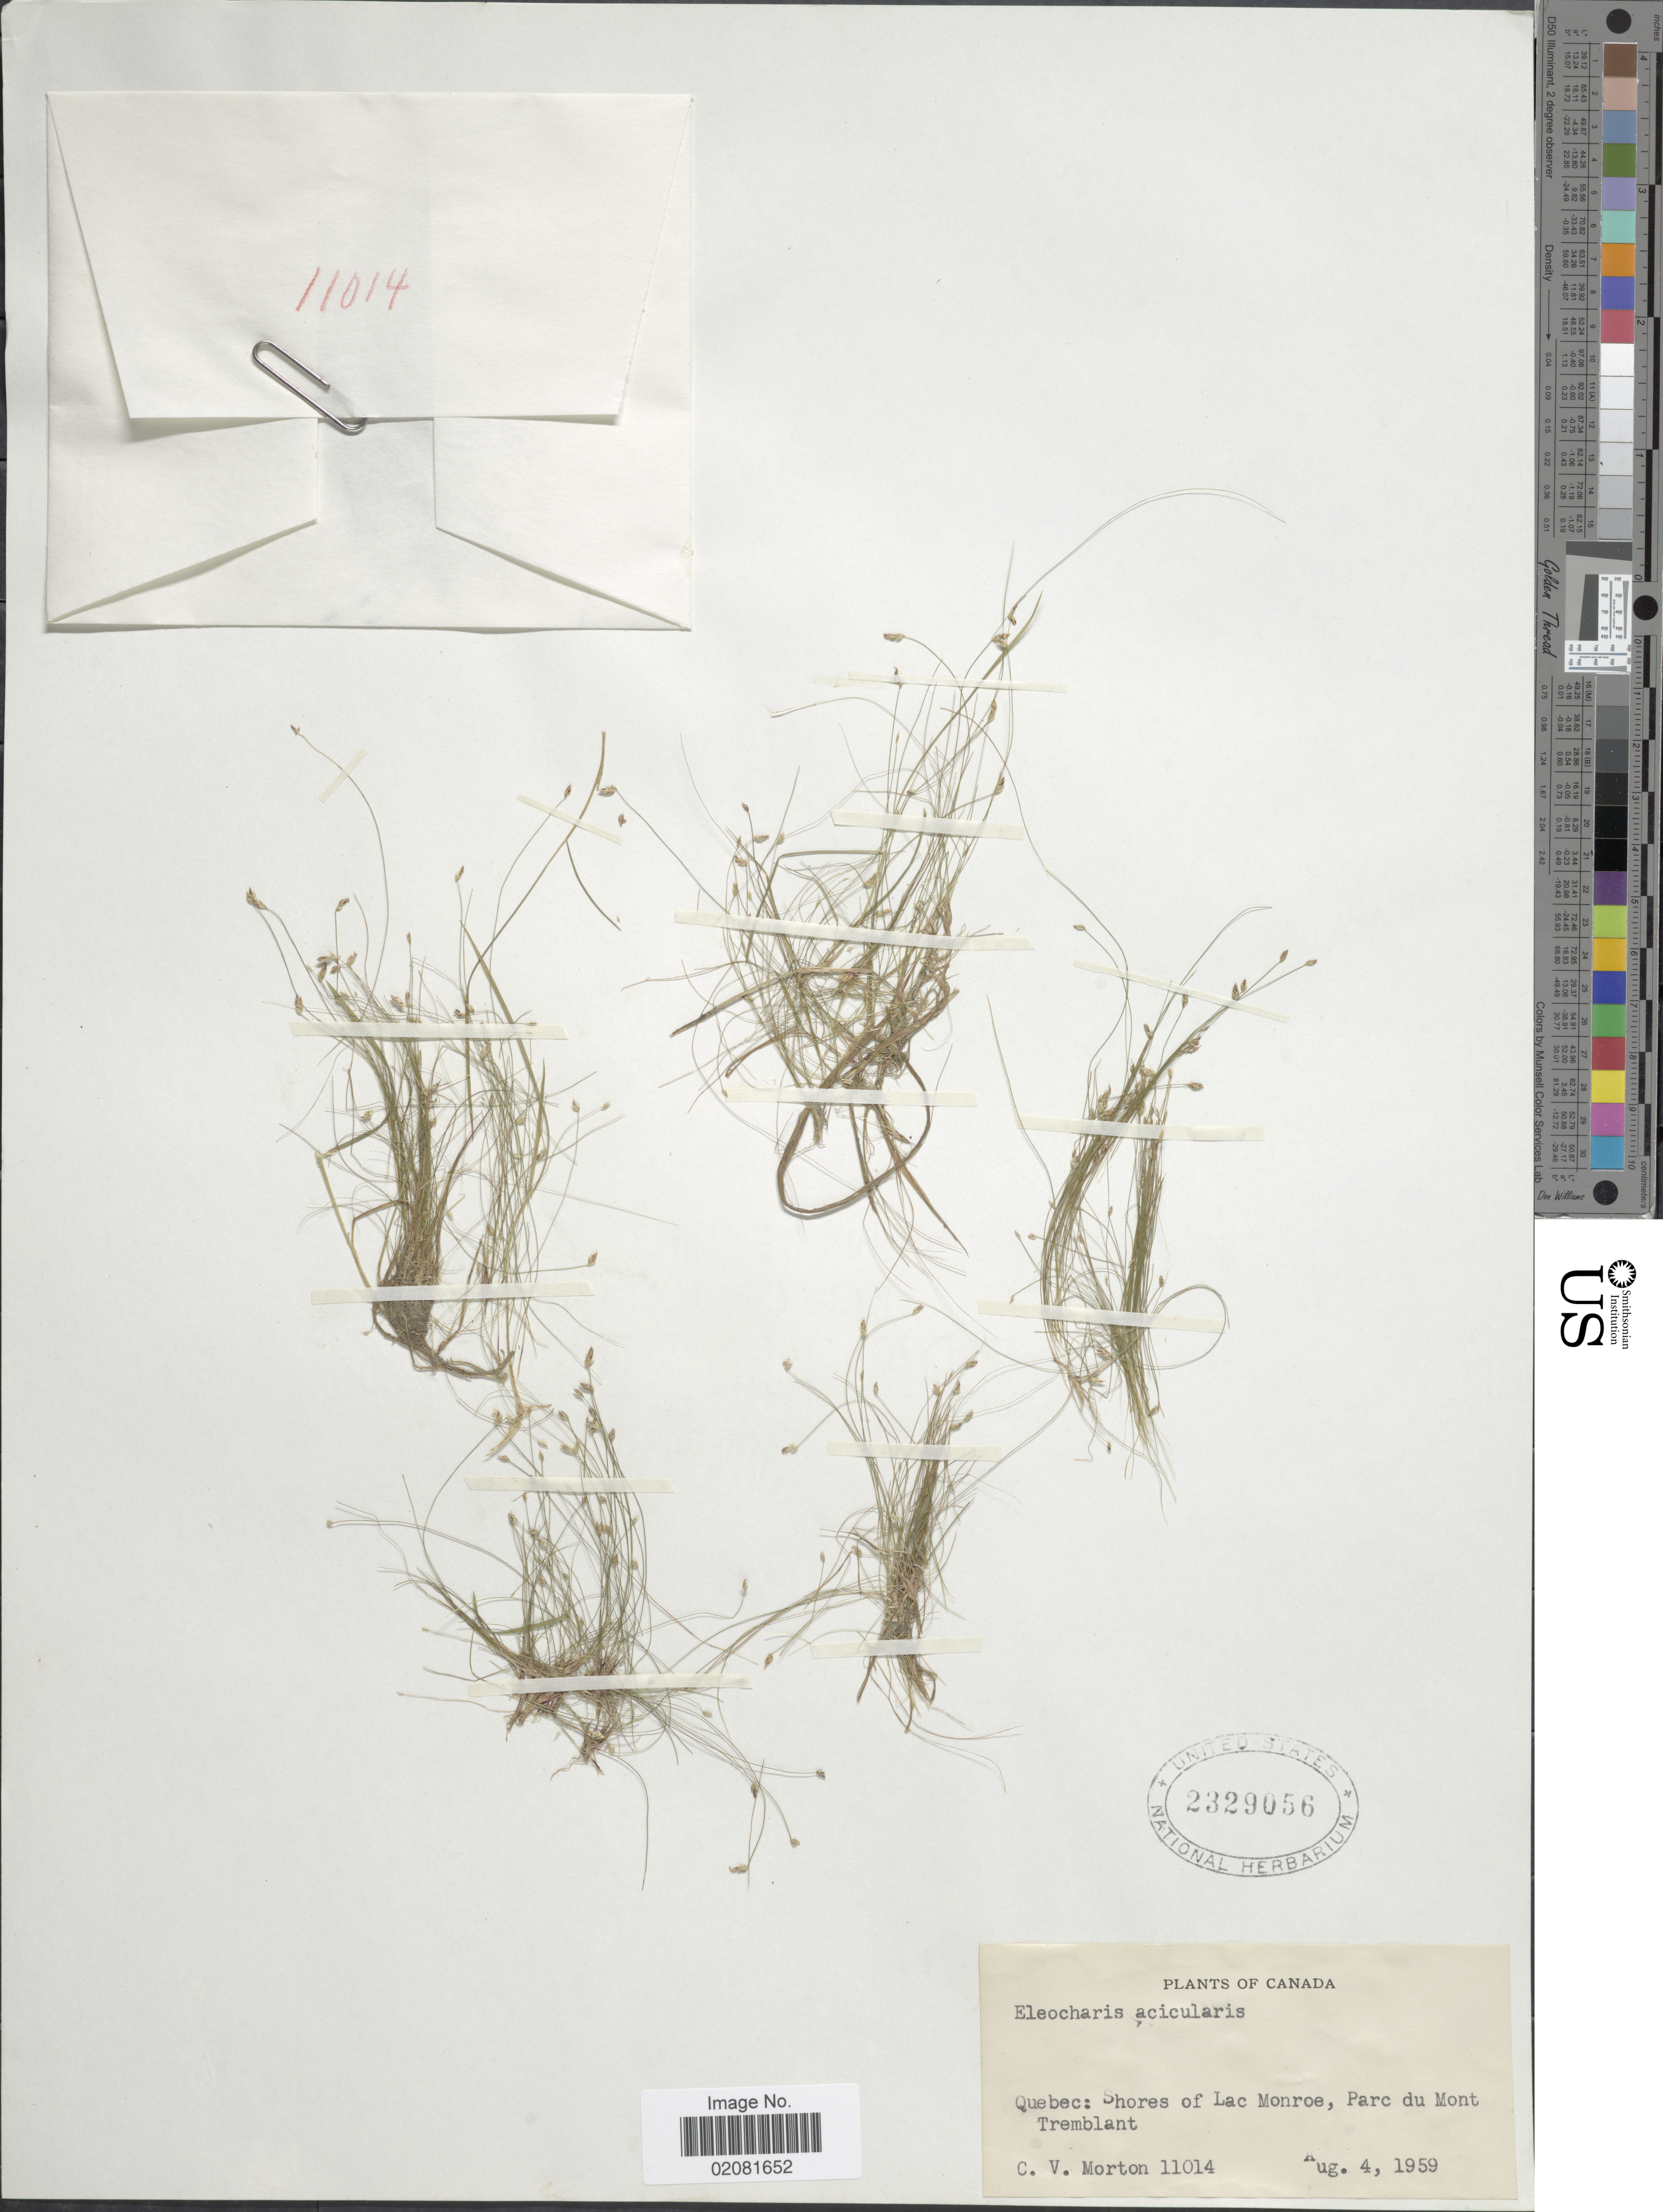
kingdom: Plantae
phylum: Tracheophyta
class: Liliopsida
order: Poales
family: Cyperaceae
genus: Eleocharis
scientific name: Eleocharis acicularis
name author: (L.) Roem. & Schult.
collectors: C. V. Morton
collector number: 11014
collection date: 1959-08-04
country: Canada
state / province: Quebec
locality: Shores of Lac Monroe, Parc du Mont Tremblant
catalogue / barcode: US 2329056